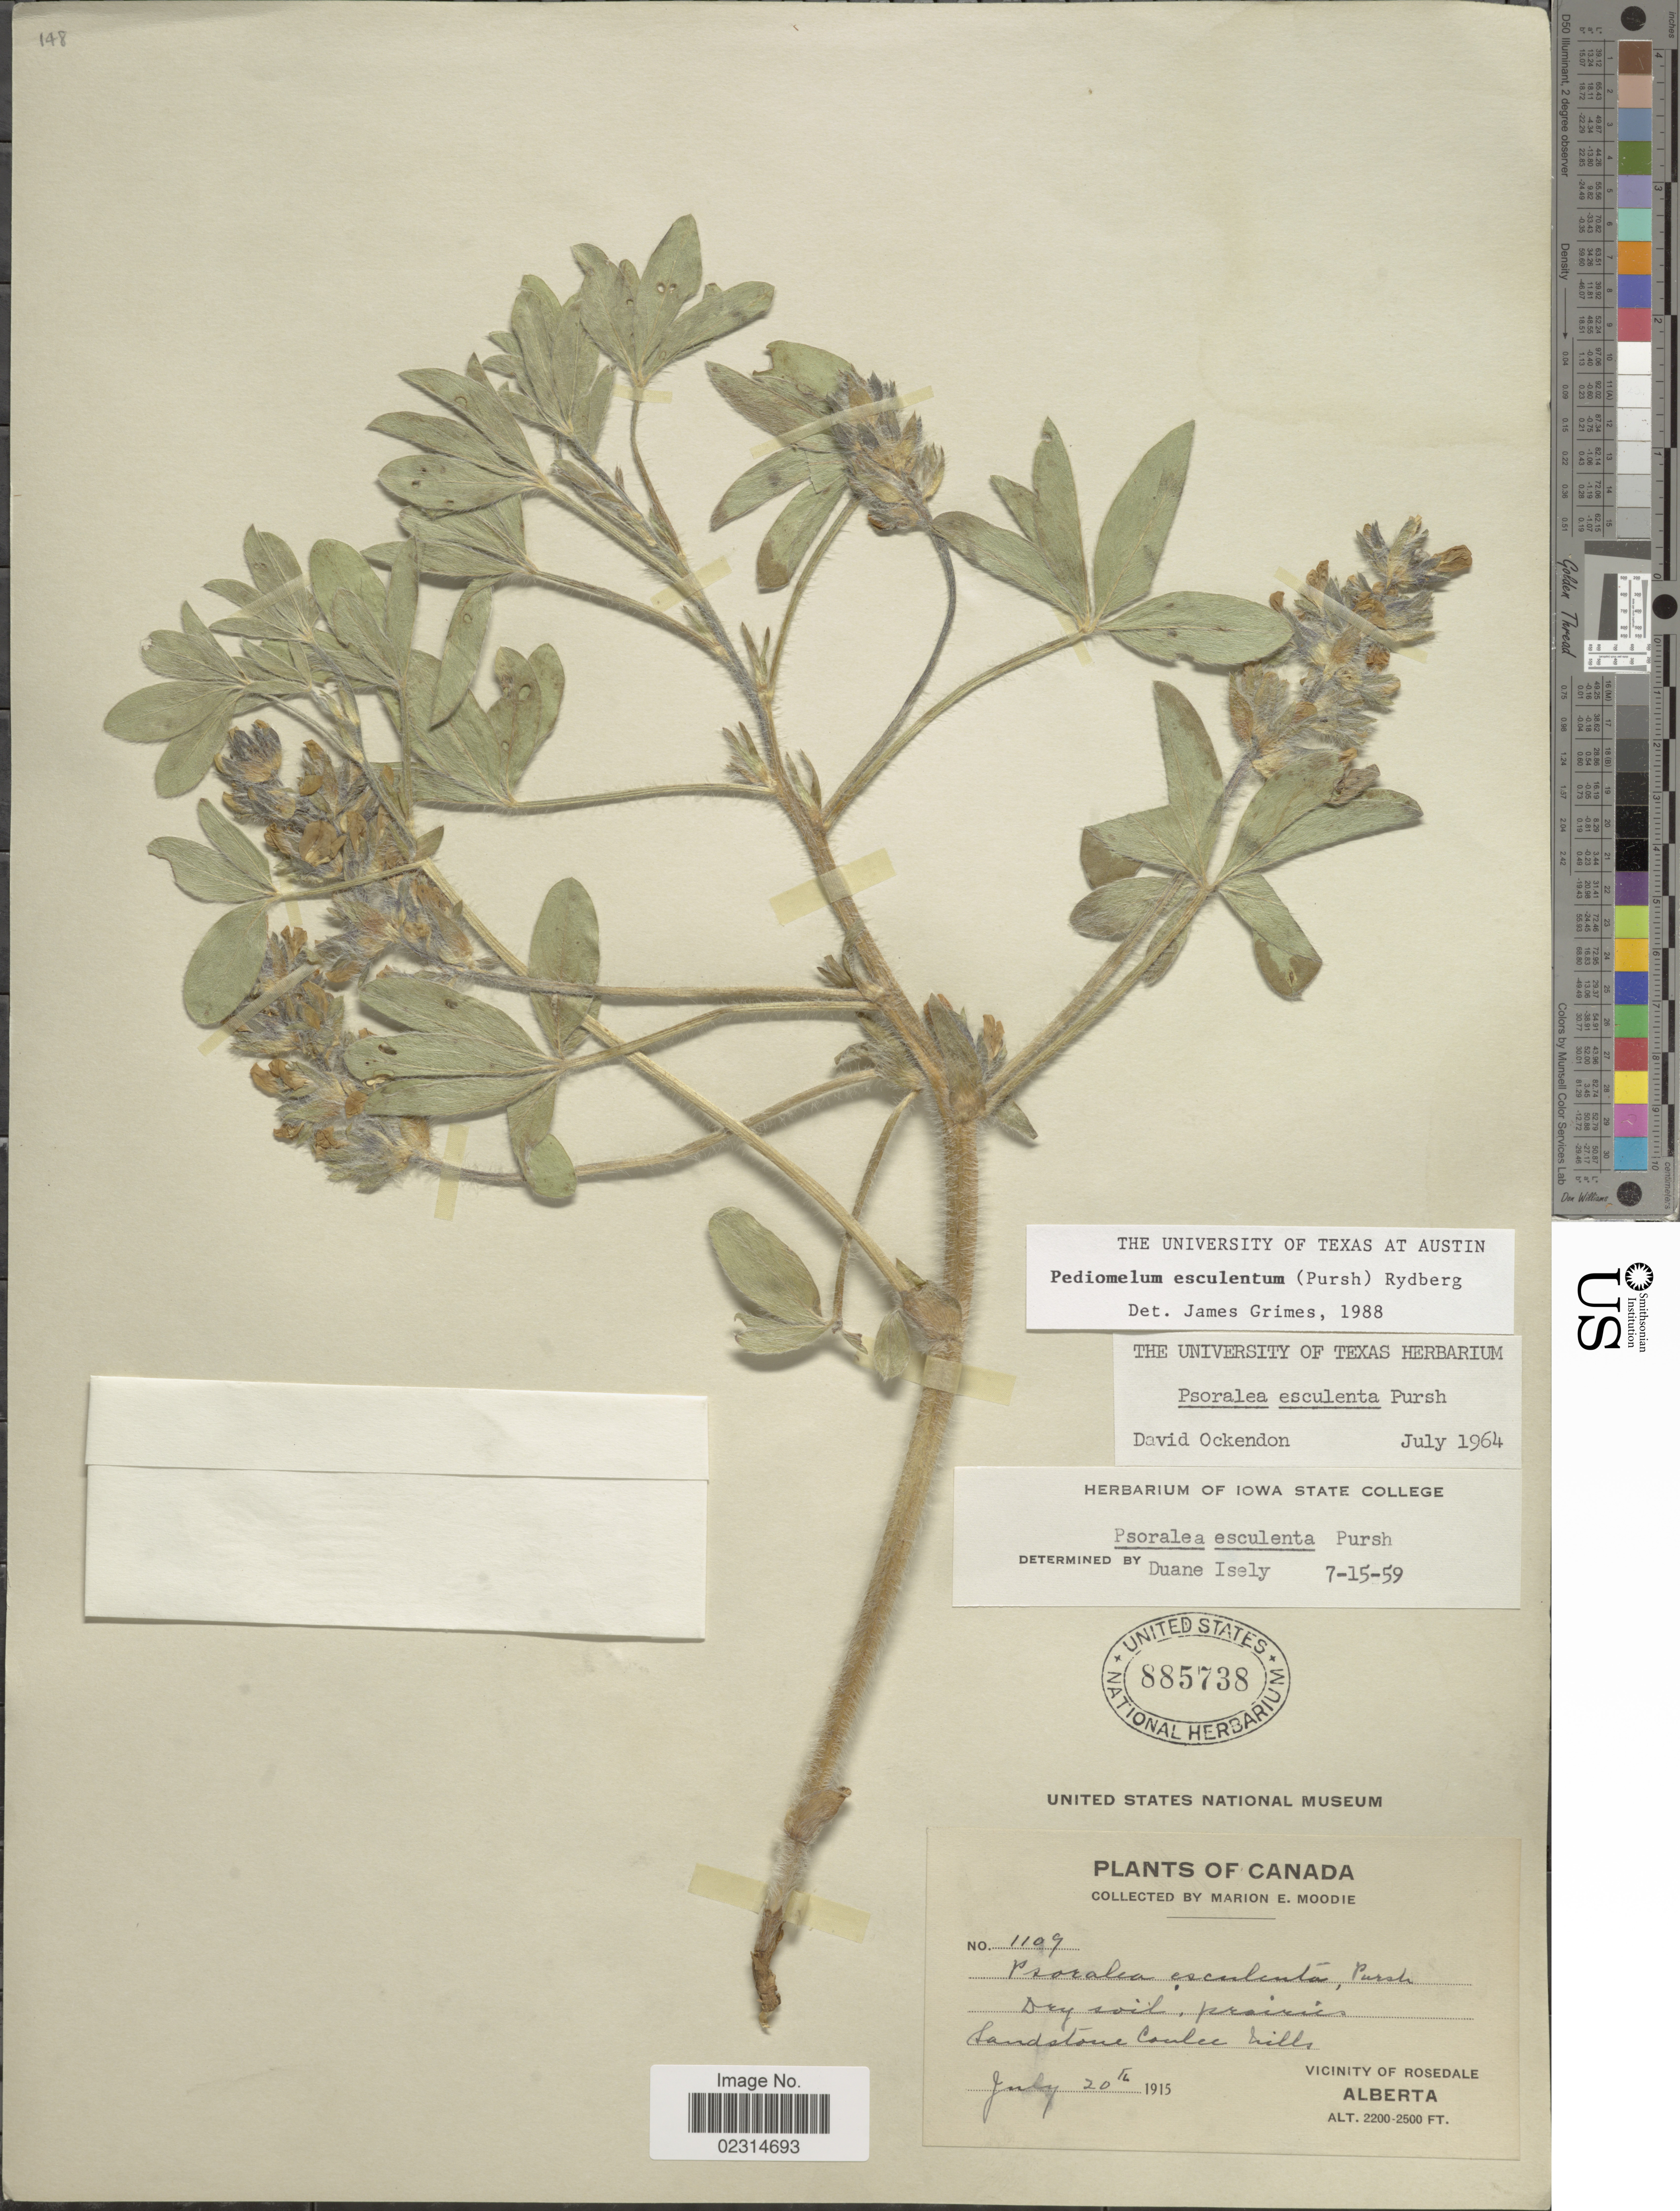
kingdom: Plantae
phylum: Tracheophyta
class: Magnoliopsida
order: Fabales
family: Fabaceae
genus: Pediomelum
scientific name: Pediomelum esculentum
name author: (Pursh) Rydb.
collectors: M. E. Moodie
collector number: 1109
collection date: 1915-07-20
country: Canada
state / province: Alberta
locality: Dry soil, prairies sandstone Coulee hills, Vicinity of Rosedale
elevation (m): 671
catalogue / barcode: US 885738